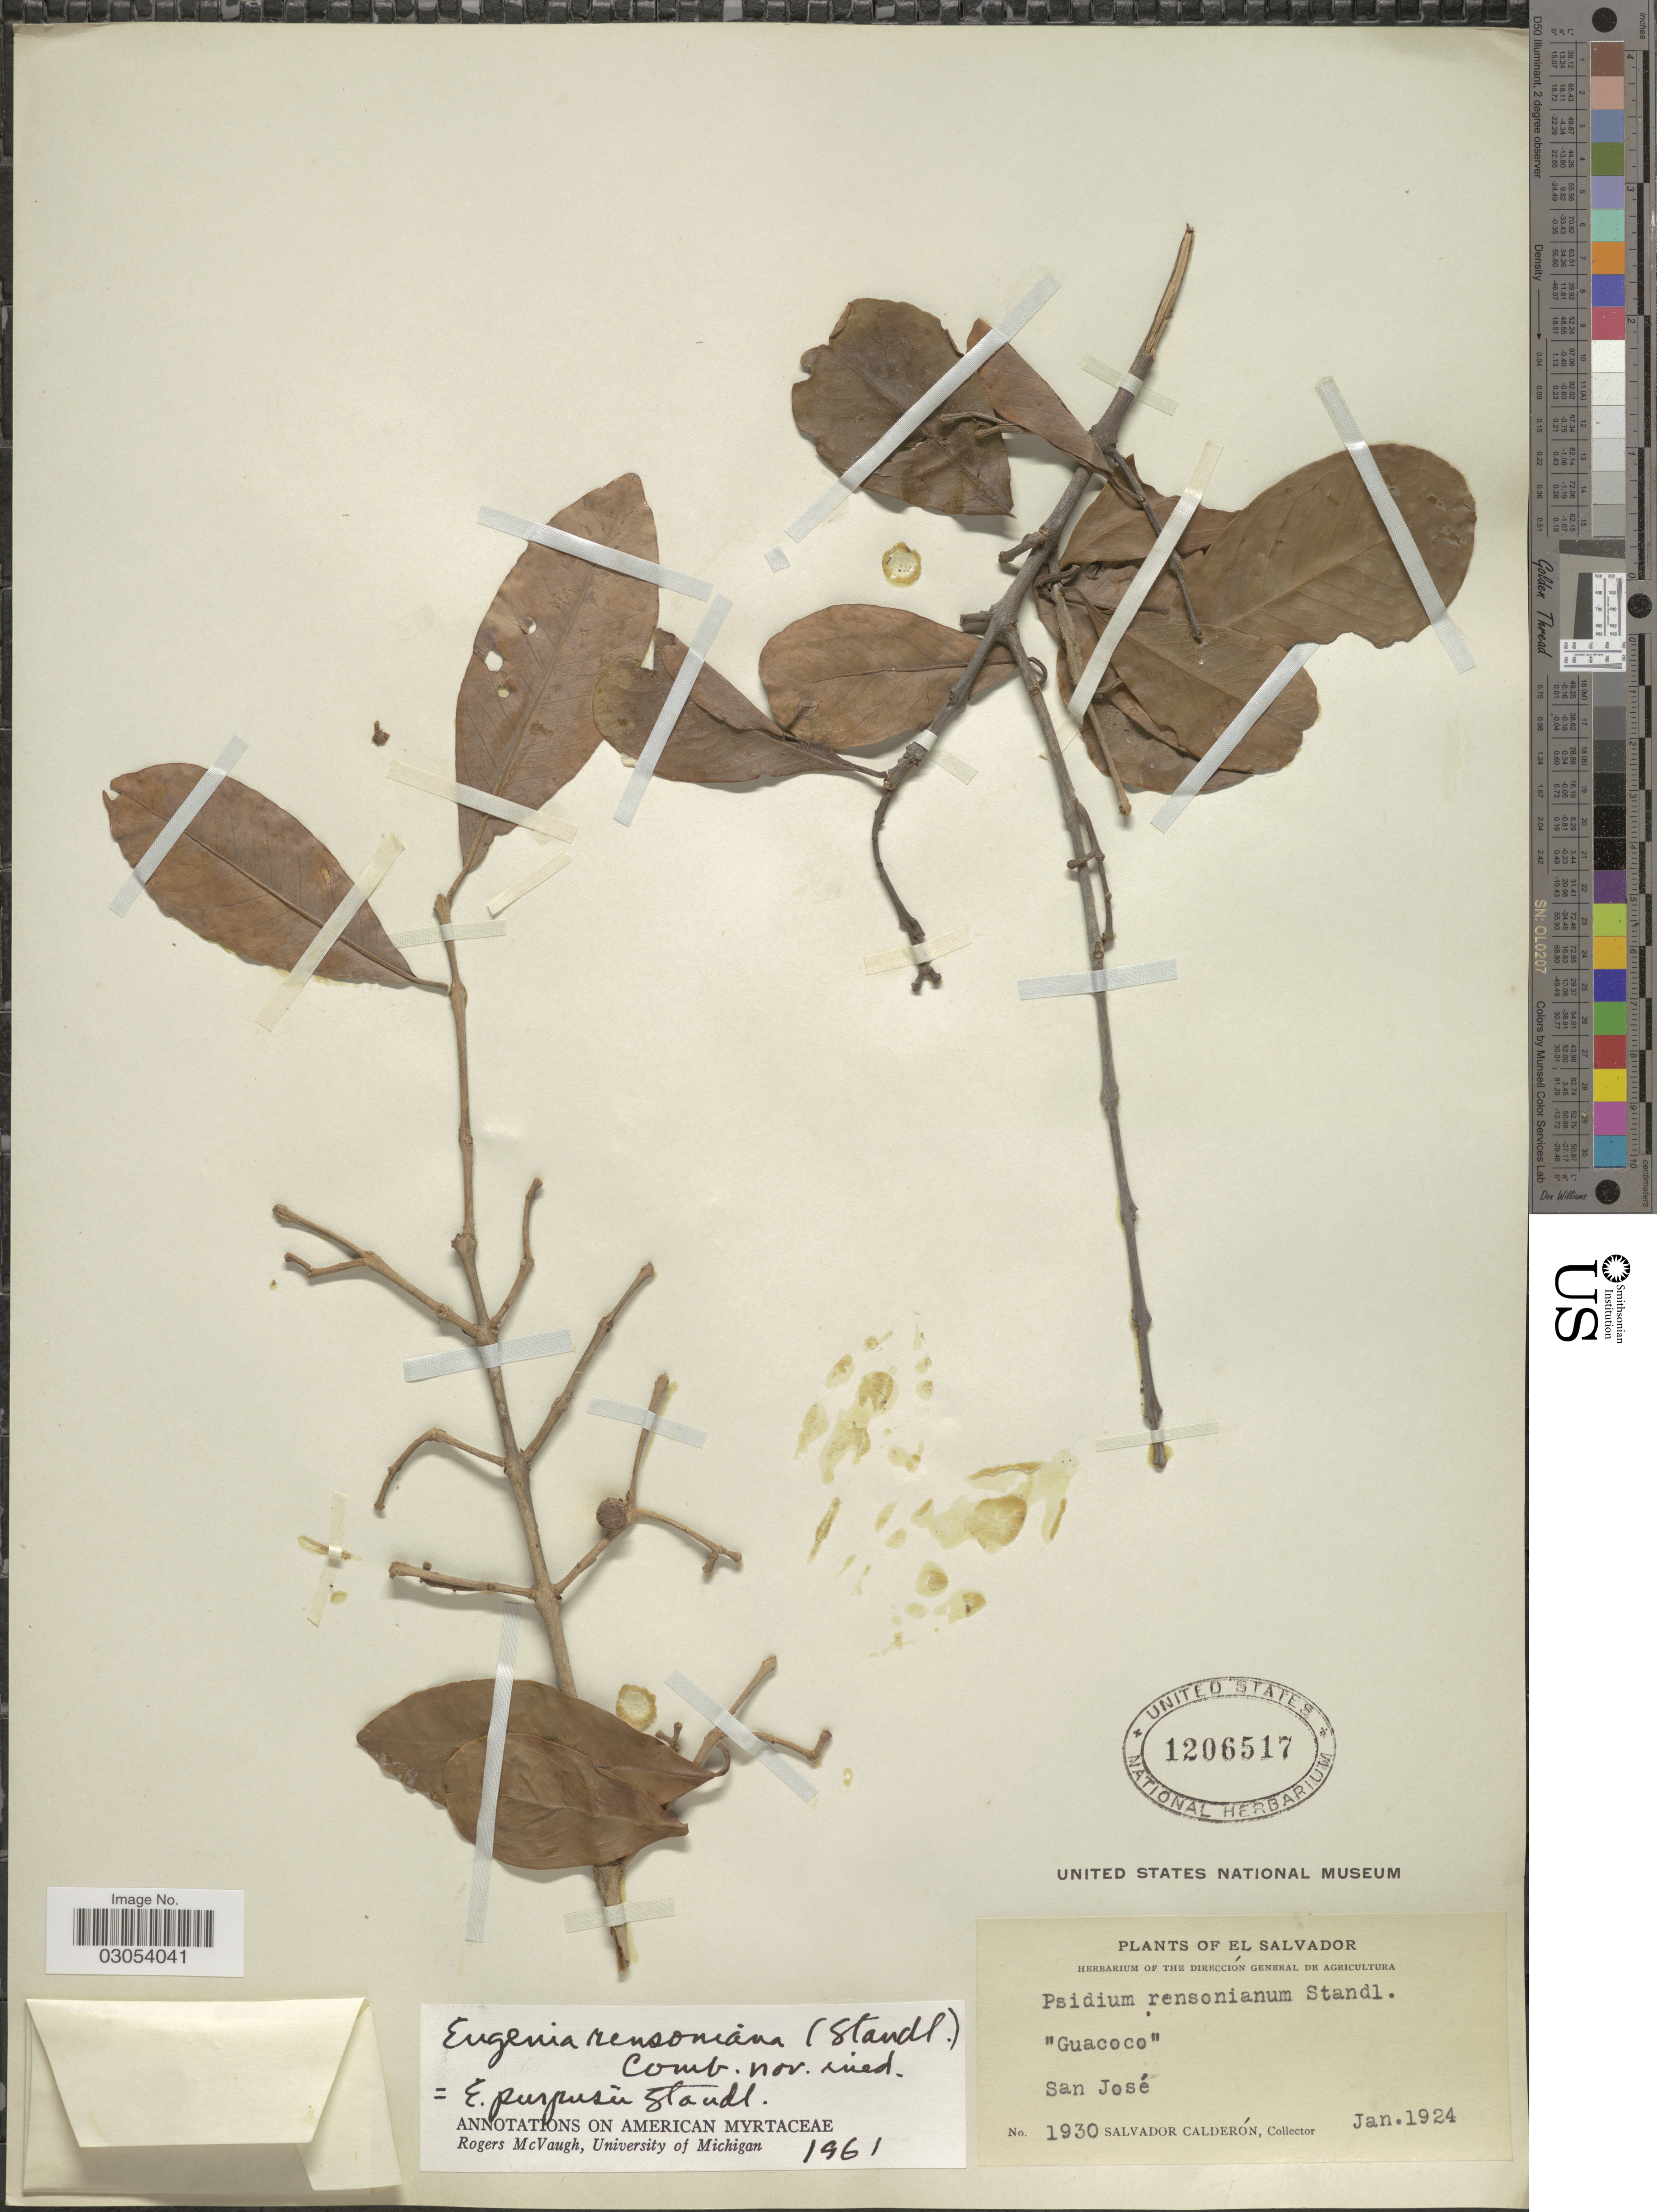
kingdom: Plantae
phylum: Tracheophyta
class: Magnoliopsida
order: Myrtales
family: Myrtaceae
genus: Eugenia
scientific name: Eugenia rensoniana (Standl.) McVaugh comb. nov. ined.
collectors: S. Calderón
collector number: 1930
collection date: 1924-01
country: El Salvador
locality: San José.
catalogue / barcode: US 1206517